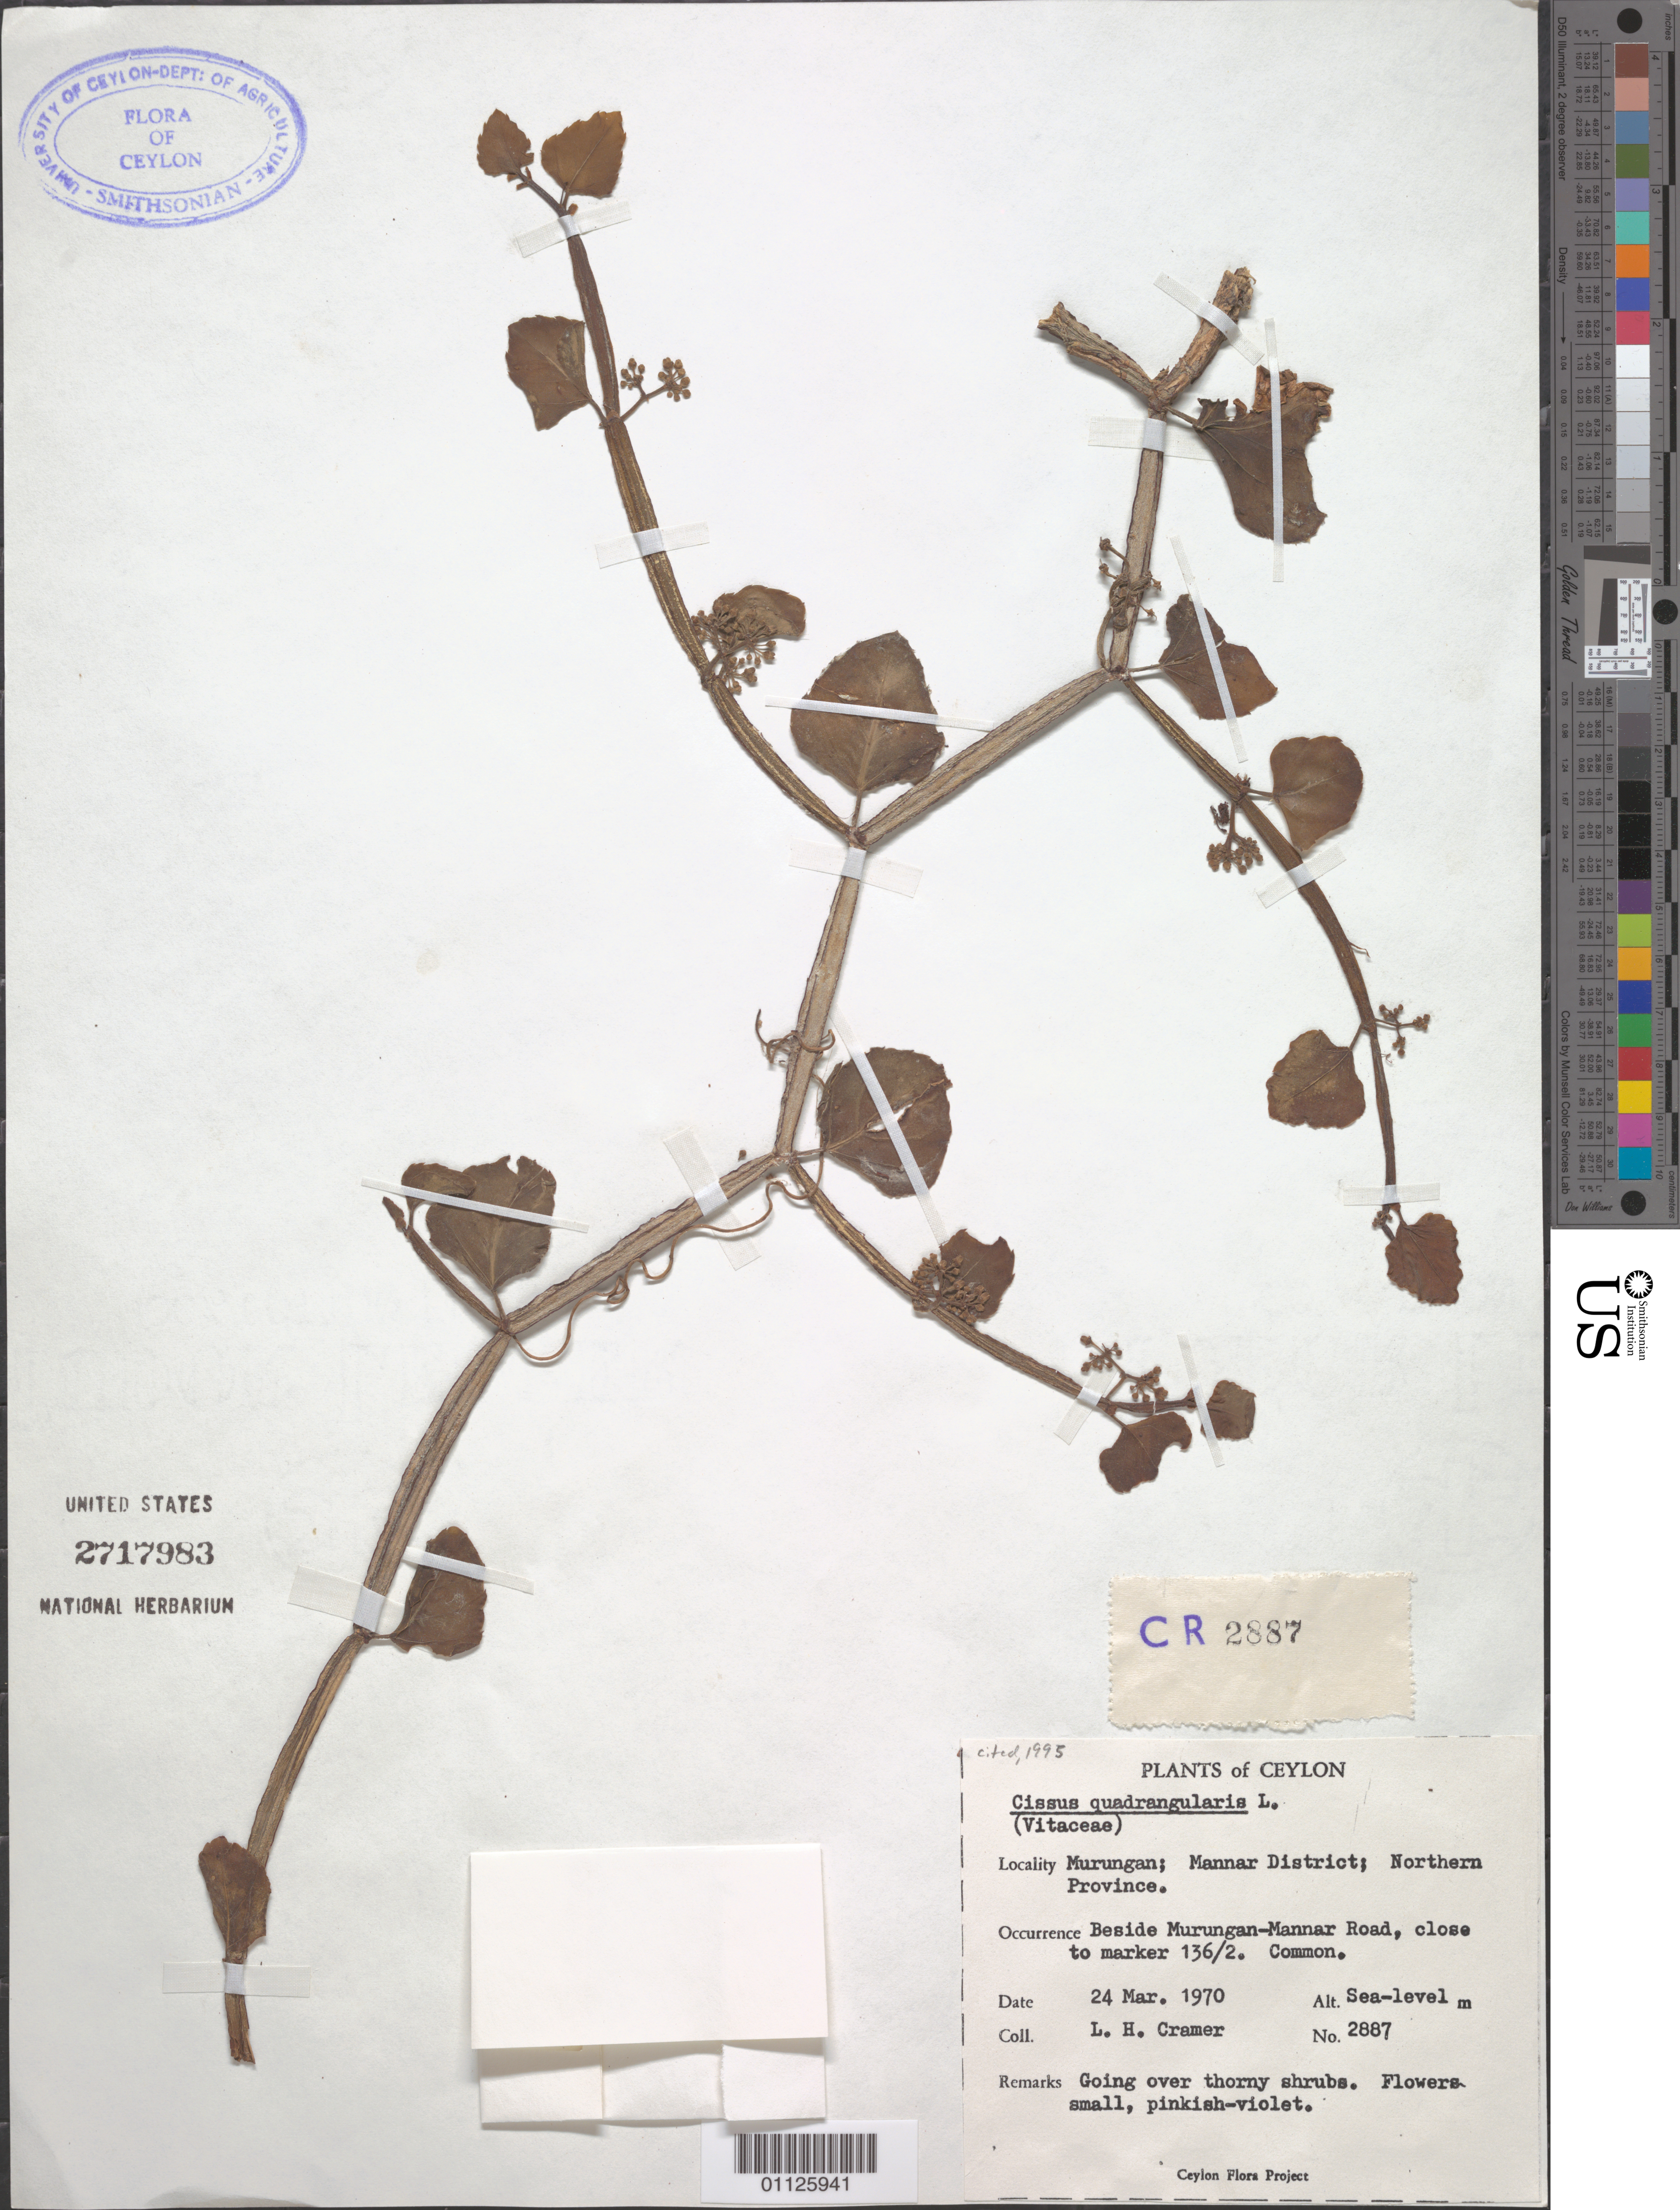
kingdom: Plantae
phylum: Tracheophyta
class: Magnoliopsida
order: Vitales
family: Vitaceae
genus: Cissus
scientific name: Cissus quadrangularis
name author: L.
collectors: L. H. Cramer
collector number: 2887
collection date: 1970-03-24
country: Sri Lanka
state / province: Northern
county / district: Mannar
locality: Murungan. Beside Murungan-Mannar Road, close to marker 136/2.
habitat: Going over thorny shrubs. Common.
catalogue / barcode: US 2717983